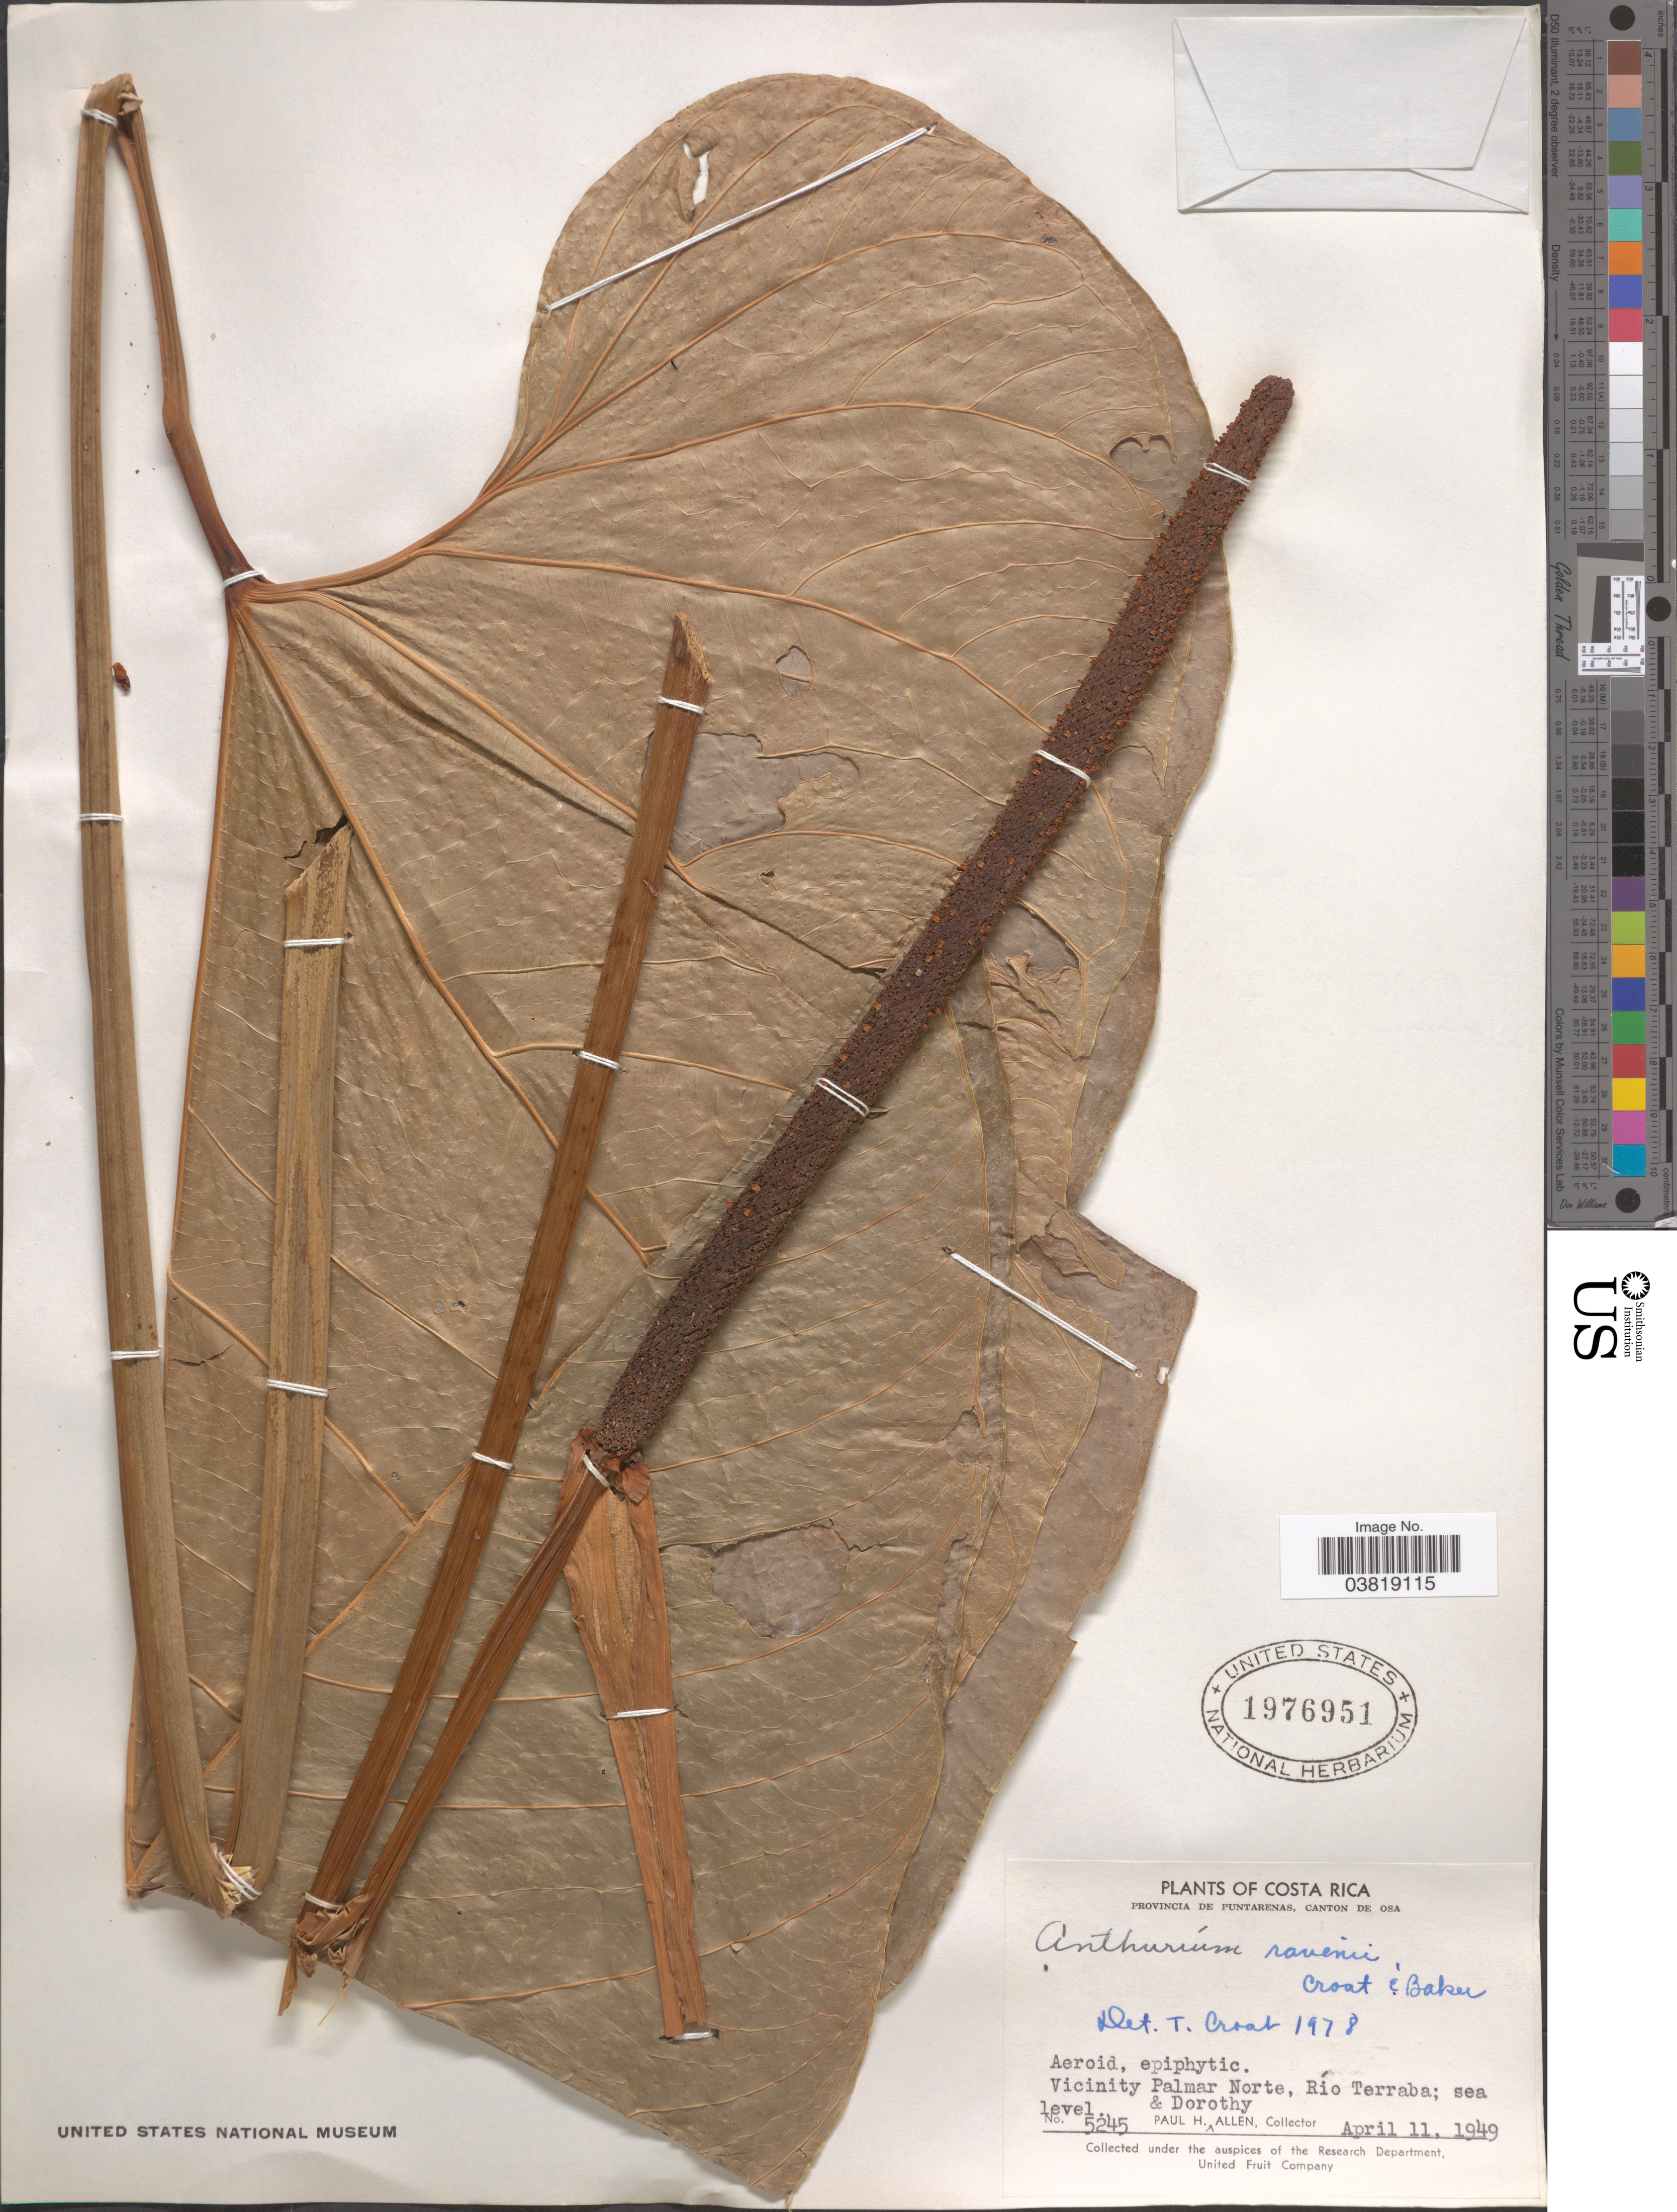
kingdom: Plantae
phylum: Tracheophyta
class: Liliopsida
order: Alismatales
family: Araceae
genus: Anthurium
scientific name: Anthurium ravenii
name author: Croat & R.A. Baker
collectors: P. H. Allen & D. O. Allen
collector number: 5245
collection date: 1949-04-11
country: Costa Rica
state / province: Puntarenas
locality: Canton de Osa. Vicinity of Palmar Norte, Río Terraba.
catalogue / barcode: US 1976951